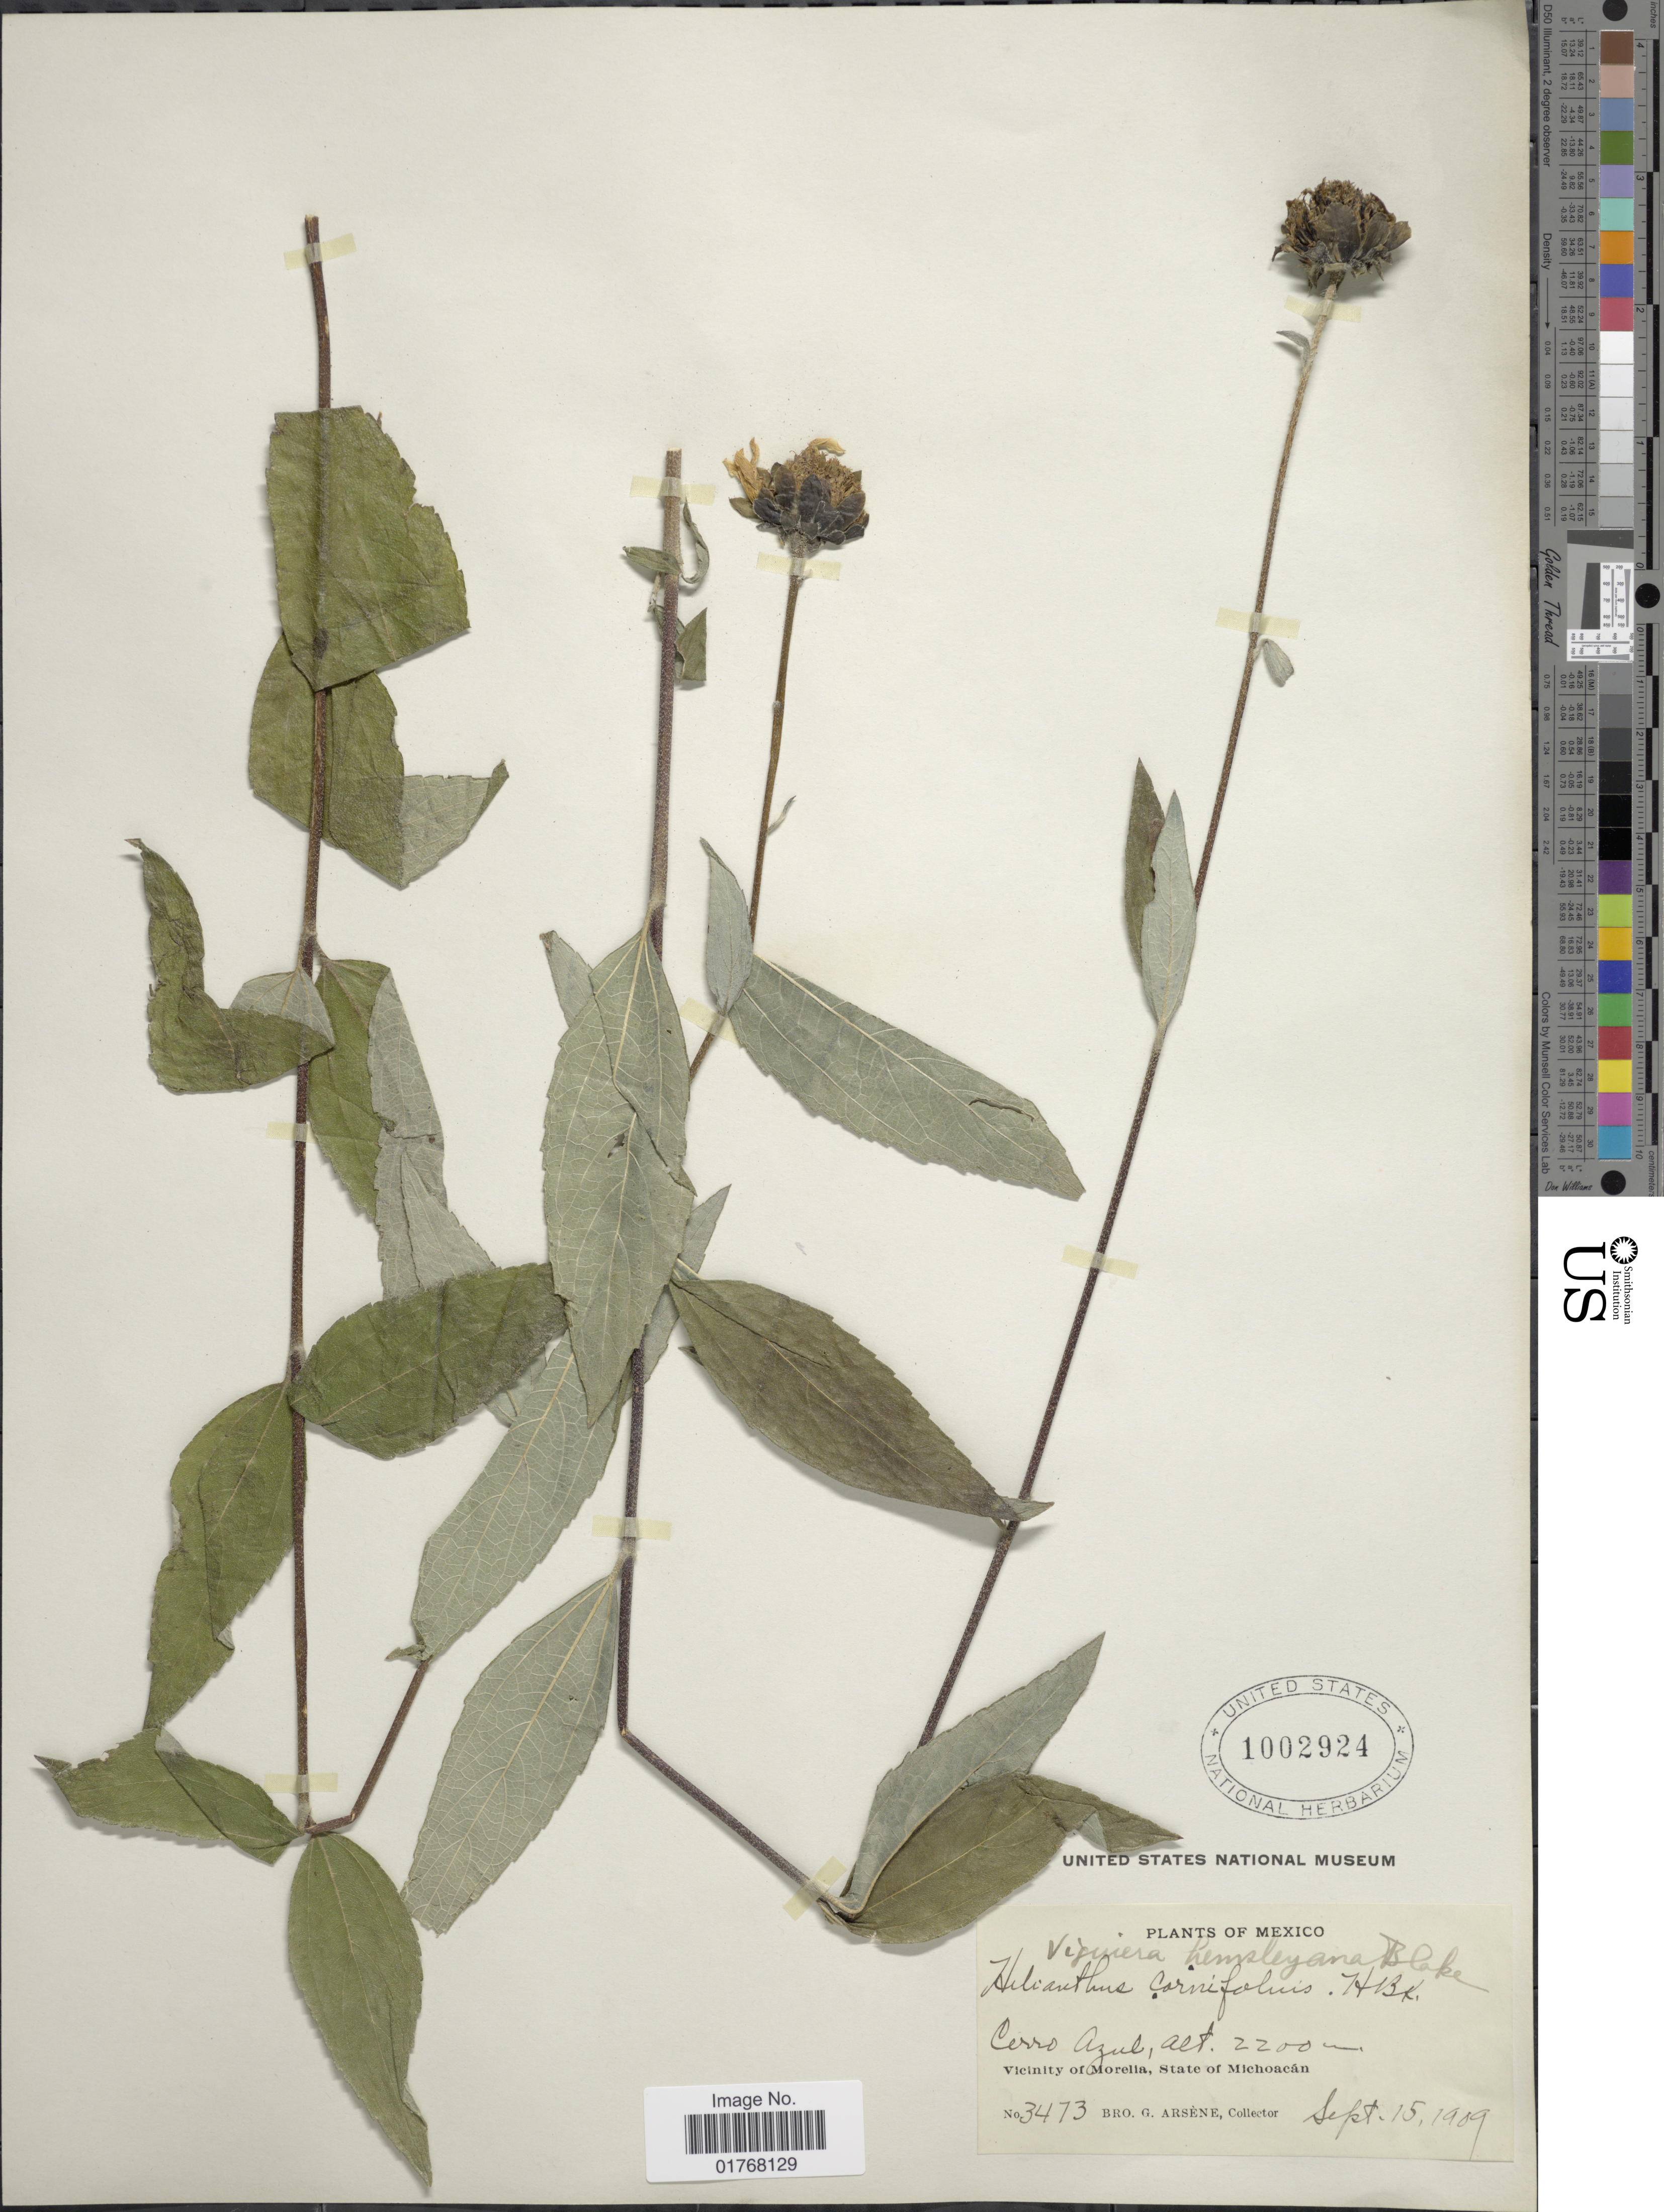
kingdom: Plantae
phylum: Tracheophyta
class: Magnoliopsida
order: Asterales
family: Asteraceae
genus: Viguiera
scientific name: Viguiera hemsleyana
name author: S.F. Blake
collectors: Bro. G. Arsène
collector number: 3413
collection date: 1909-09-15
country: Mexico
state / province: Michoacán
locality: Cerro Azul, Vicinity of Morelia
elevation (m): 2200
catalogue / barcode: US 1002924